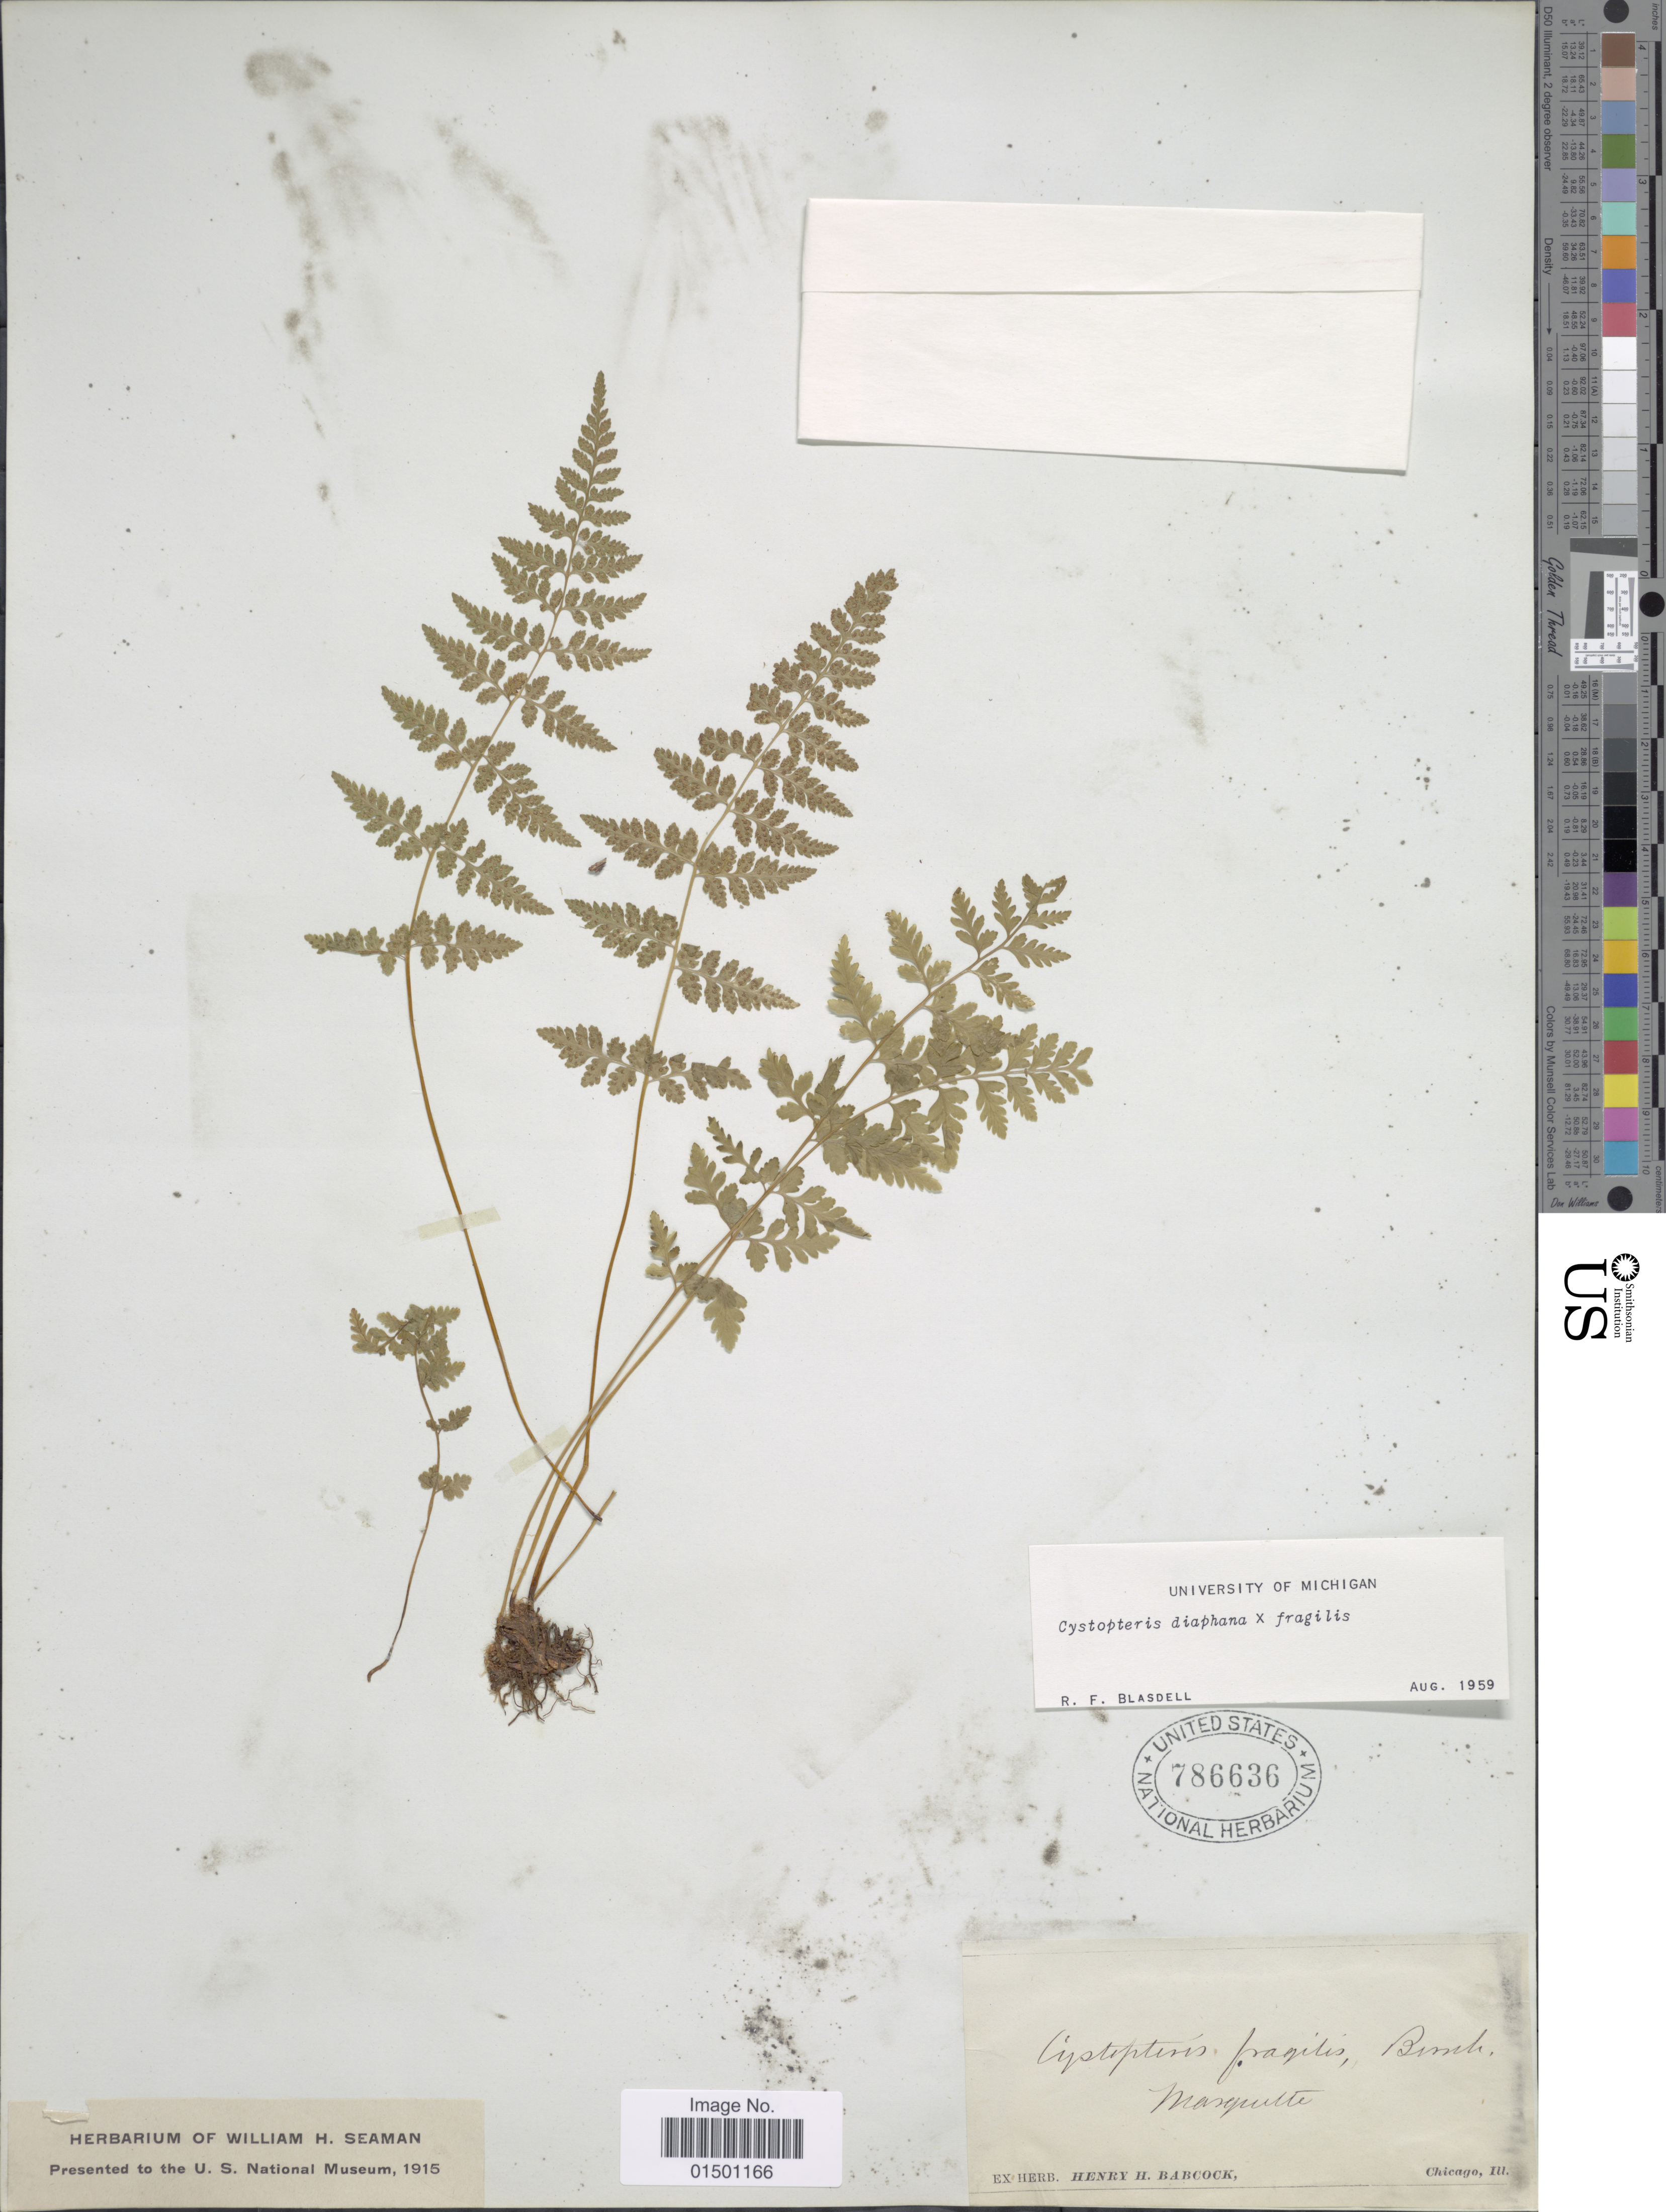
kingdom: Plantae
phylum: Tracheophyta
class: Polypodiopsida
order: Polypodiales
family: Cystopteridaceae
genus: Cystopteris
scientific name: Cystopteris diaphana x C. fragilis (L.) Bernh.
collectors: ex herb. Henry Homes Babcock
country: United States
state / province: Michigan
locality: Marquette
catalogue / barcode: US 786636